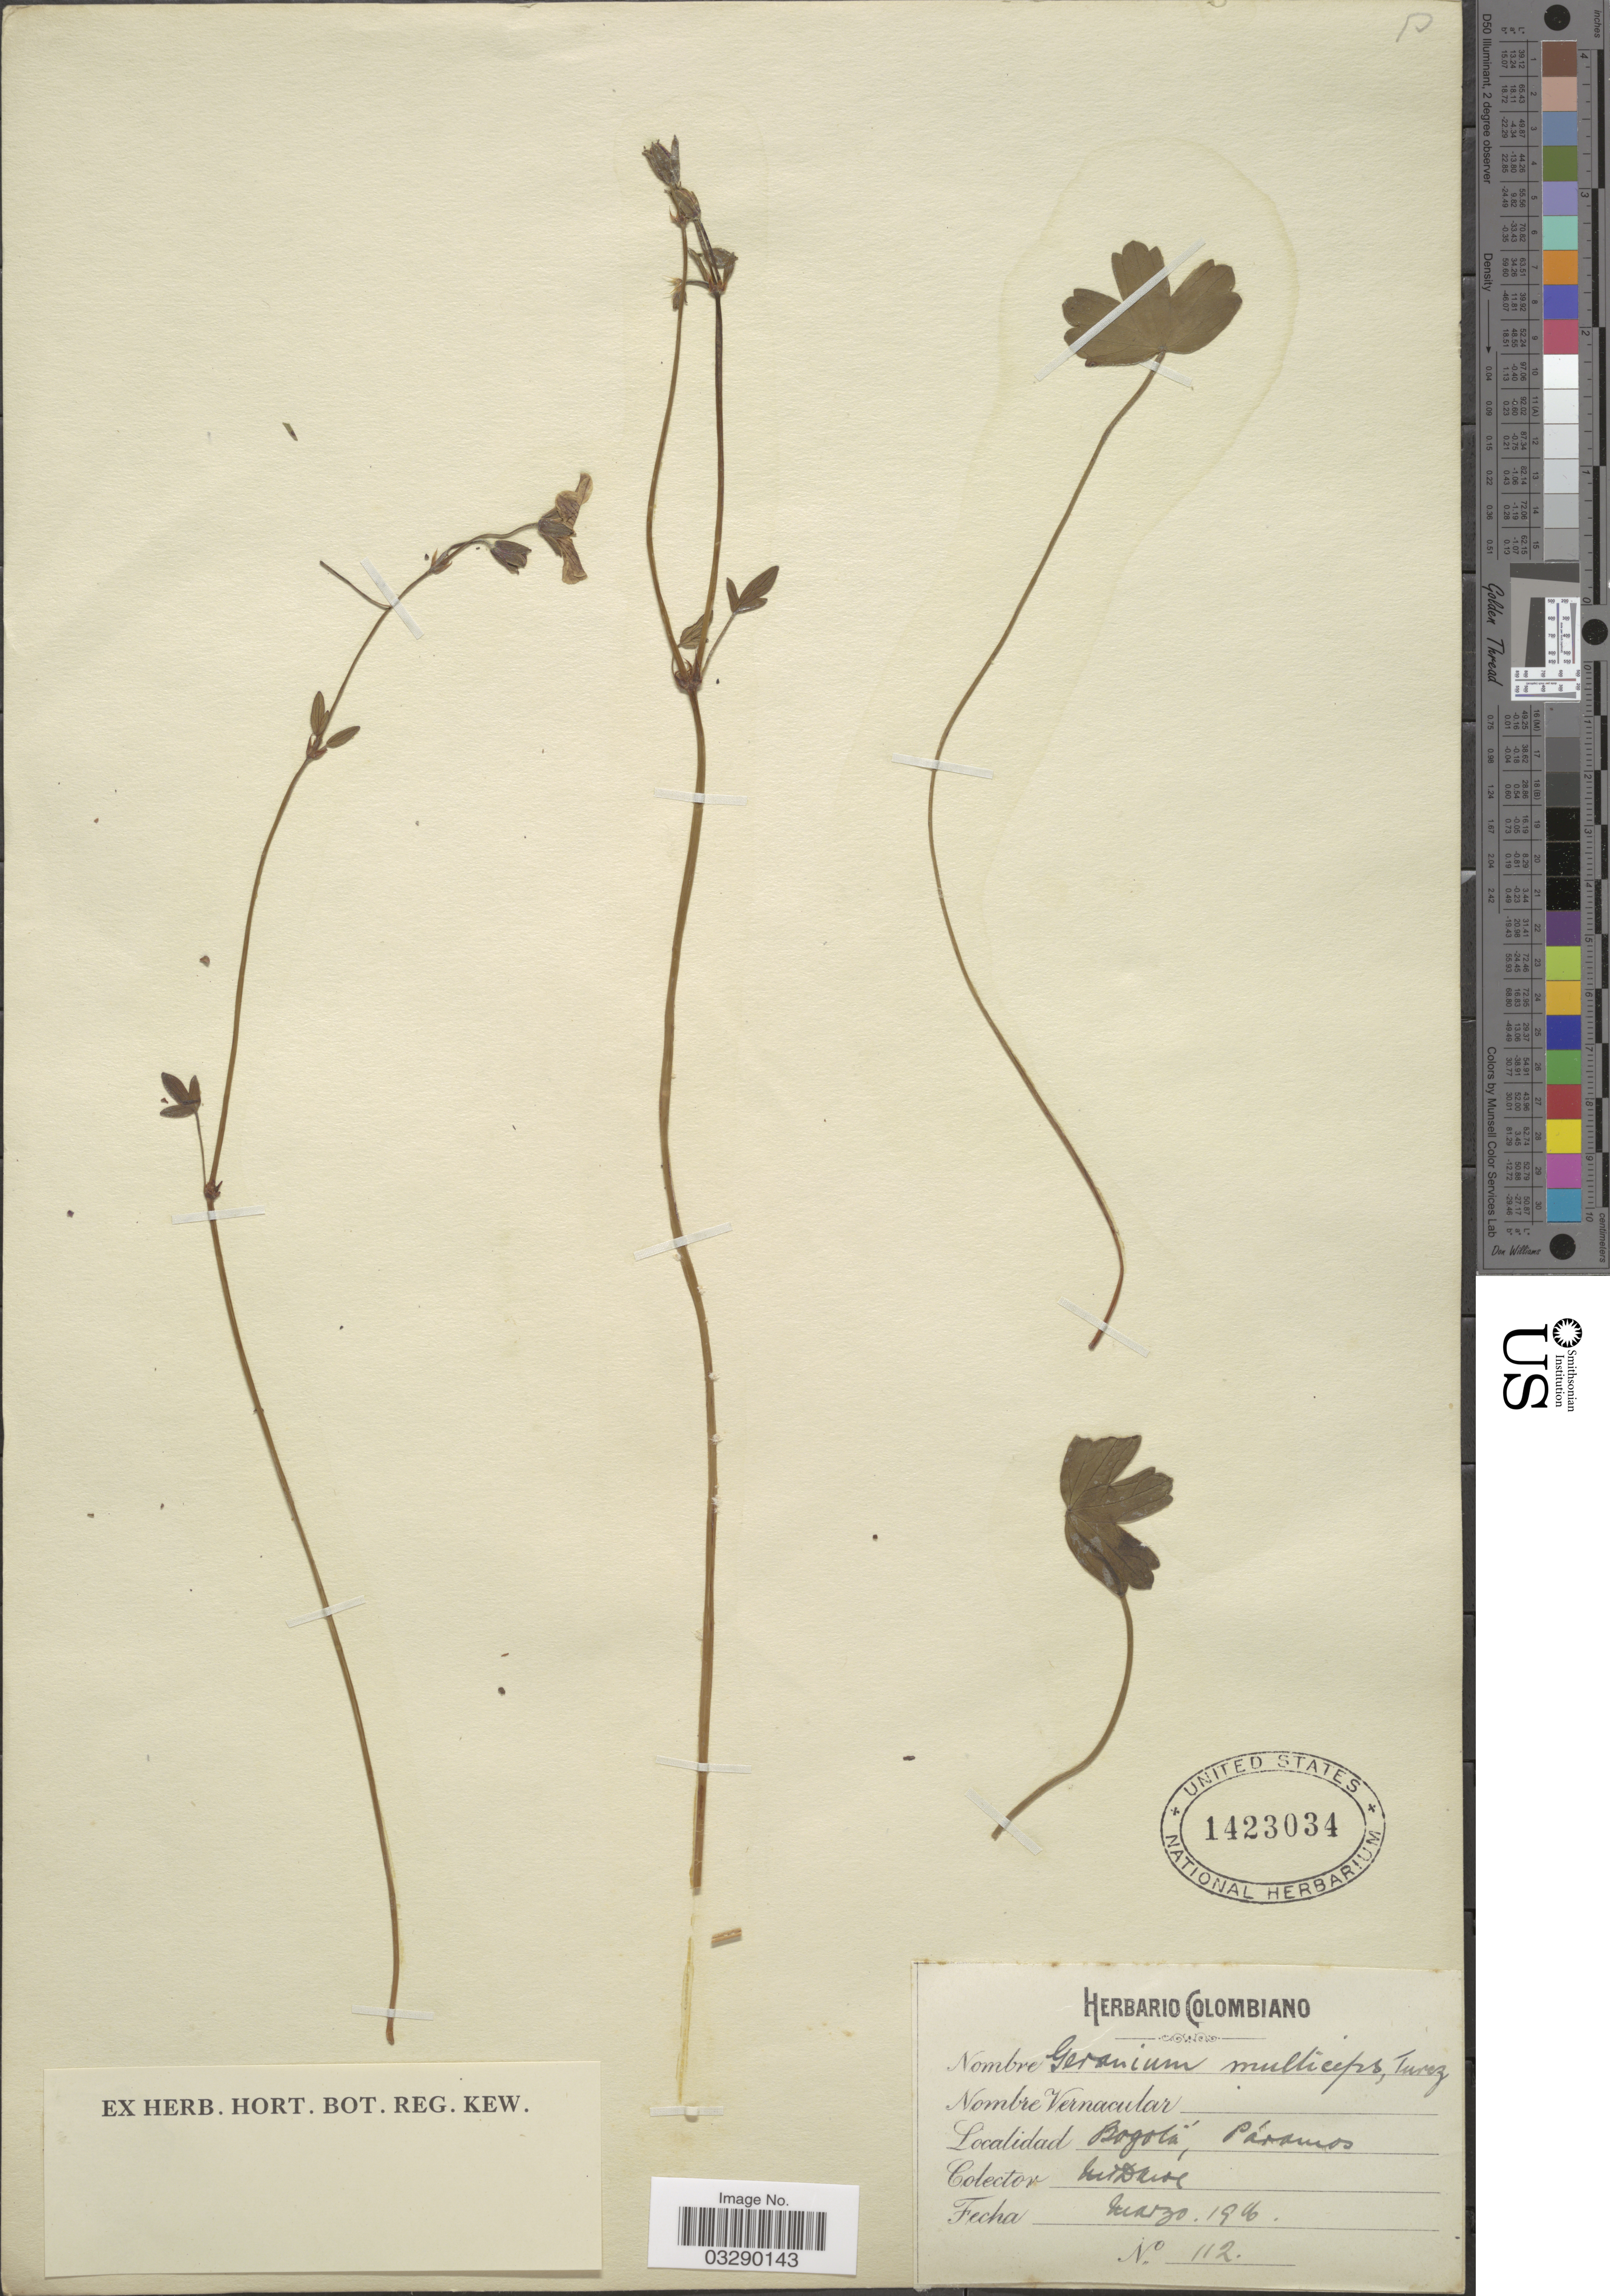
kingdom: Plantae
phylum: Tracheophyta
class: Magnoliopsida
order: Geraniales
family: Geraniaceae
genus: Geranium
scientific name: Geranium multiceps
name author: Turcz.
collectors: M. T. Dawe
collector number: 112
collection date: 1906-03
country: Colombia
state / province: Bogota D.C.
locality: Páramos.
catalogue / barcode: US 1423034